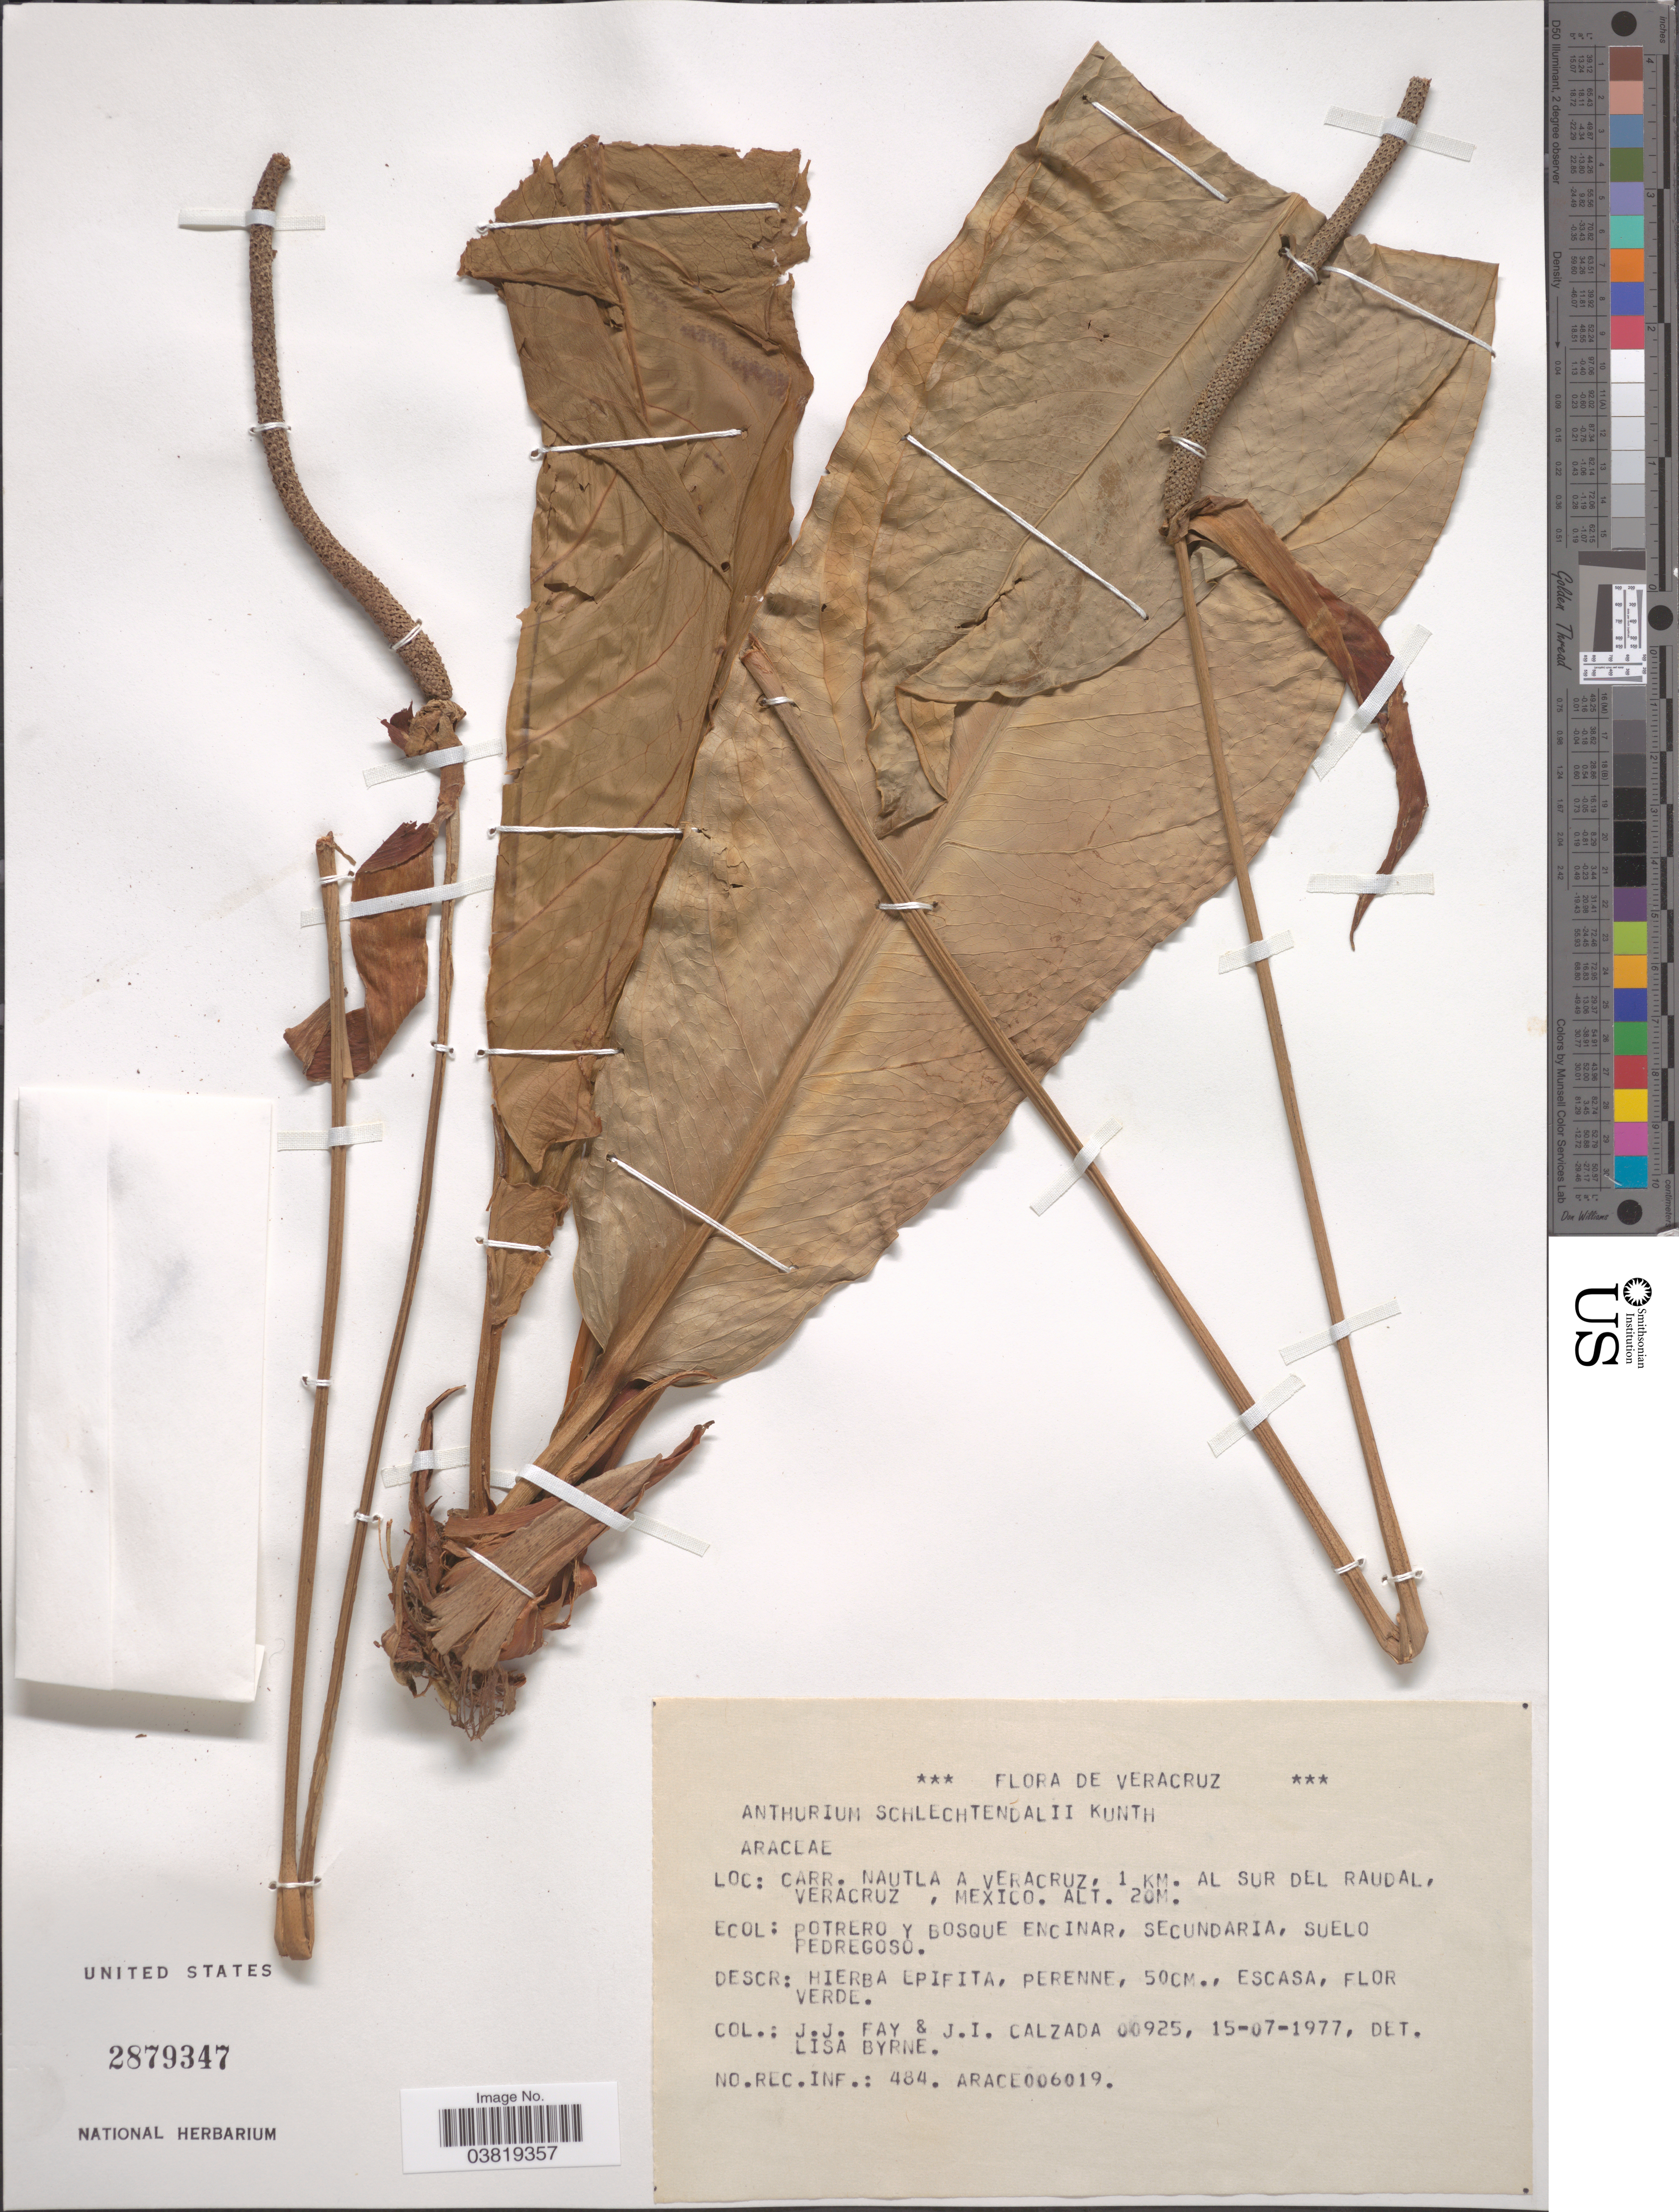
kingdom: Plantae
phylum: Tracheophyta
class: Liliopsida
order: Alismatales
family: Araceae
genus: Anthurium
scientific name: Anthurium schlechtendalii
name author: Kunth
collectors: J. Fay & J. I. Calzada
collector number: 00925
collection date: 1977-07-15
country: Mexico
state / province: Veracruz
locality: Carr. Nautla a Veracruz, 1 km. al Sur del Raudal, Veracruz.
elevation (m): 20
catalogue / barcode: US 2879347